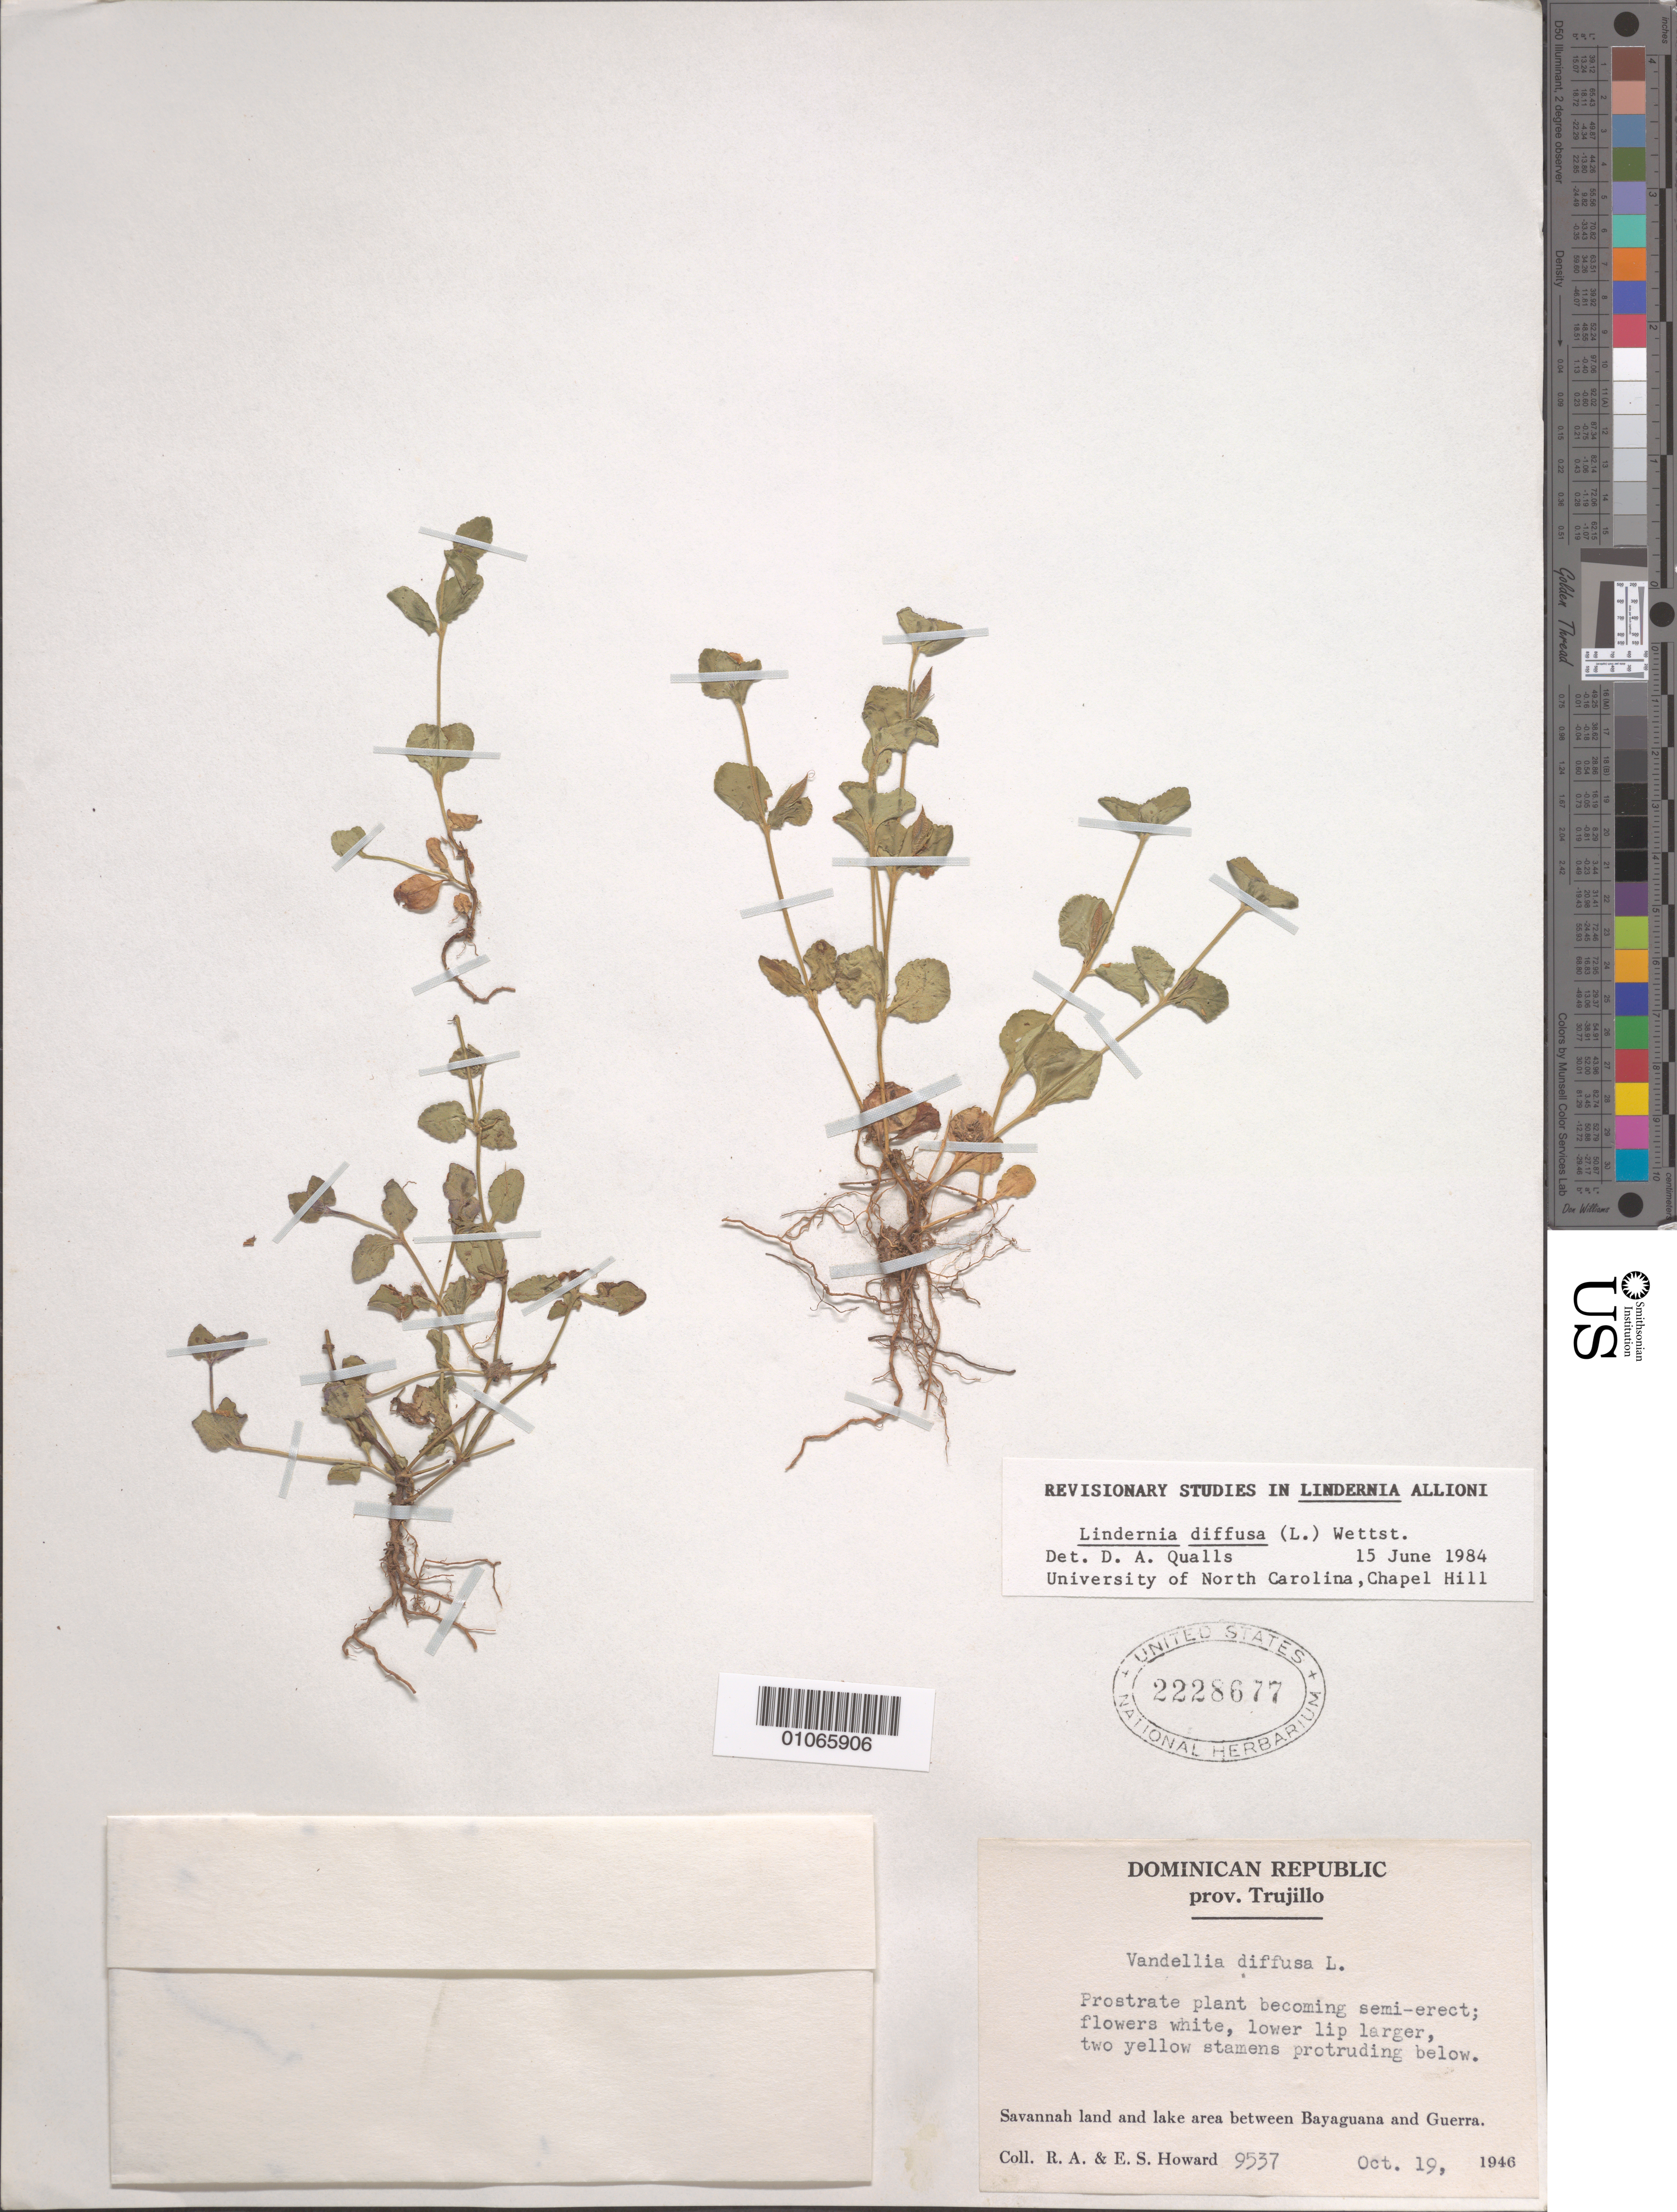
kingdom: Plantae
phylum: Tracheophyta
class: Magnoliopsida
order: Lamiales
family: Linderniaceae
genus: Lindernia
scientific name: Lindernia diffusa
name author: (L.) Wettst.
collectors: R. A. Howard & E. S. Howard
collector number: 9537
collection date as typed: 19 Oct 1946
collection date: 1946-10-19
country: Dominican Republic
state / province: San Cristóbal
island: Hispaniola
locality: Savannah land and lake area between Bayaguana and Guerra.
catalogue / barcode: US 2228677